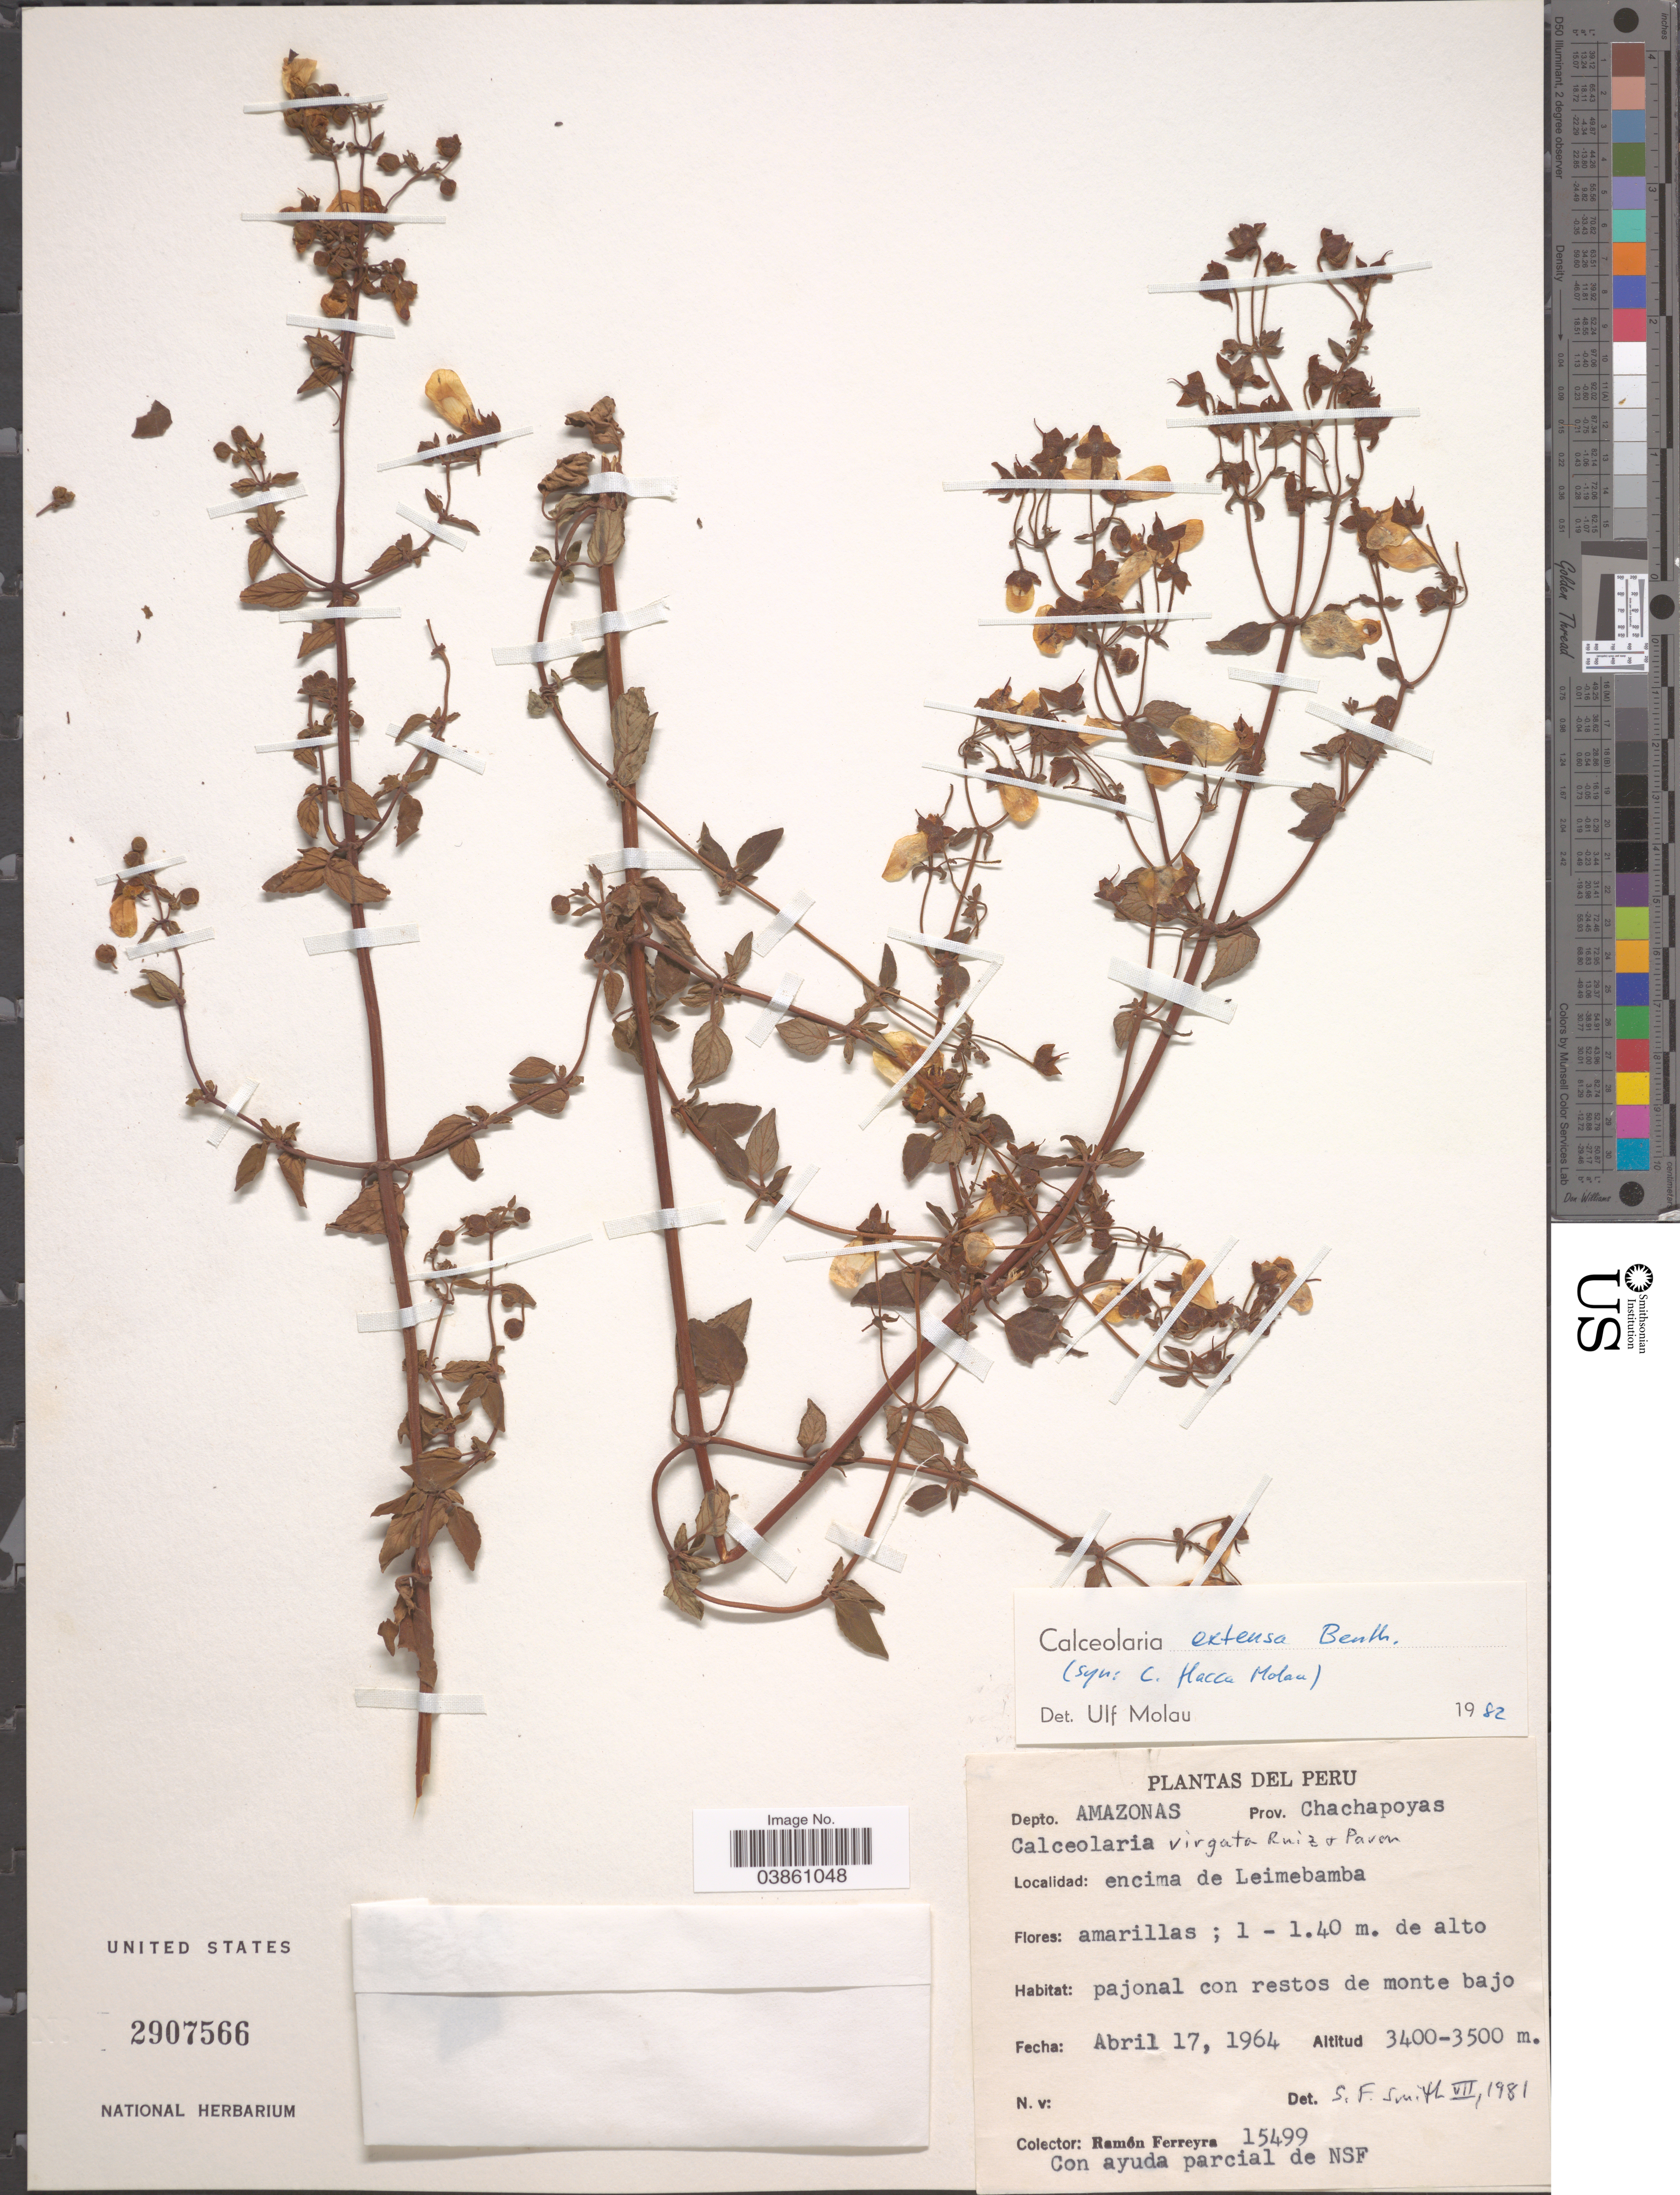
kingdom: Plantae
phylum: Tracheophyta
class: Magnoliopsida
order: Lamiales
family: Calceolariaceae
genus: Calceolaria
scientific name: Calceolaria extensa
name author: Benth.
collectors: R. A. Ferreyra & NSF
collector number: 15499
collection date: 1964-04-17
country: Peru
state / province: Amazonas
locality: Depto. Amazonas. Prov. Chachapoyas. Encima de Leimebamba.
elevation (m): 3400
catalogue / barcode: US 2907566